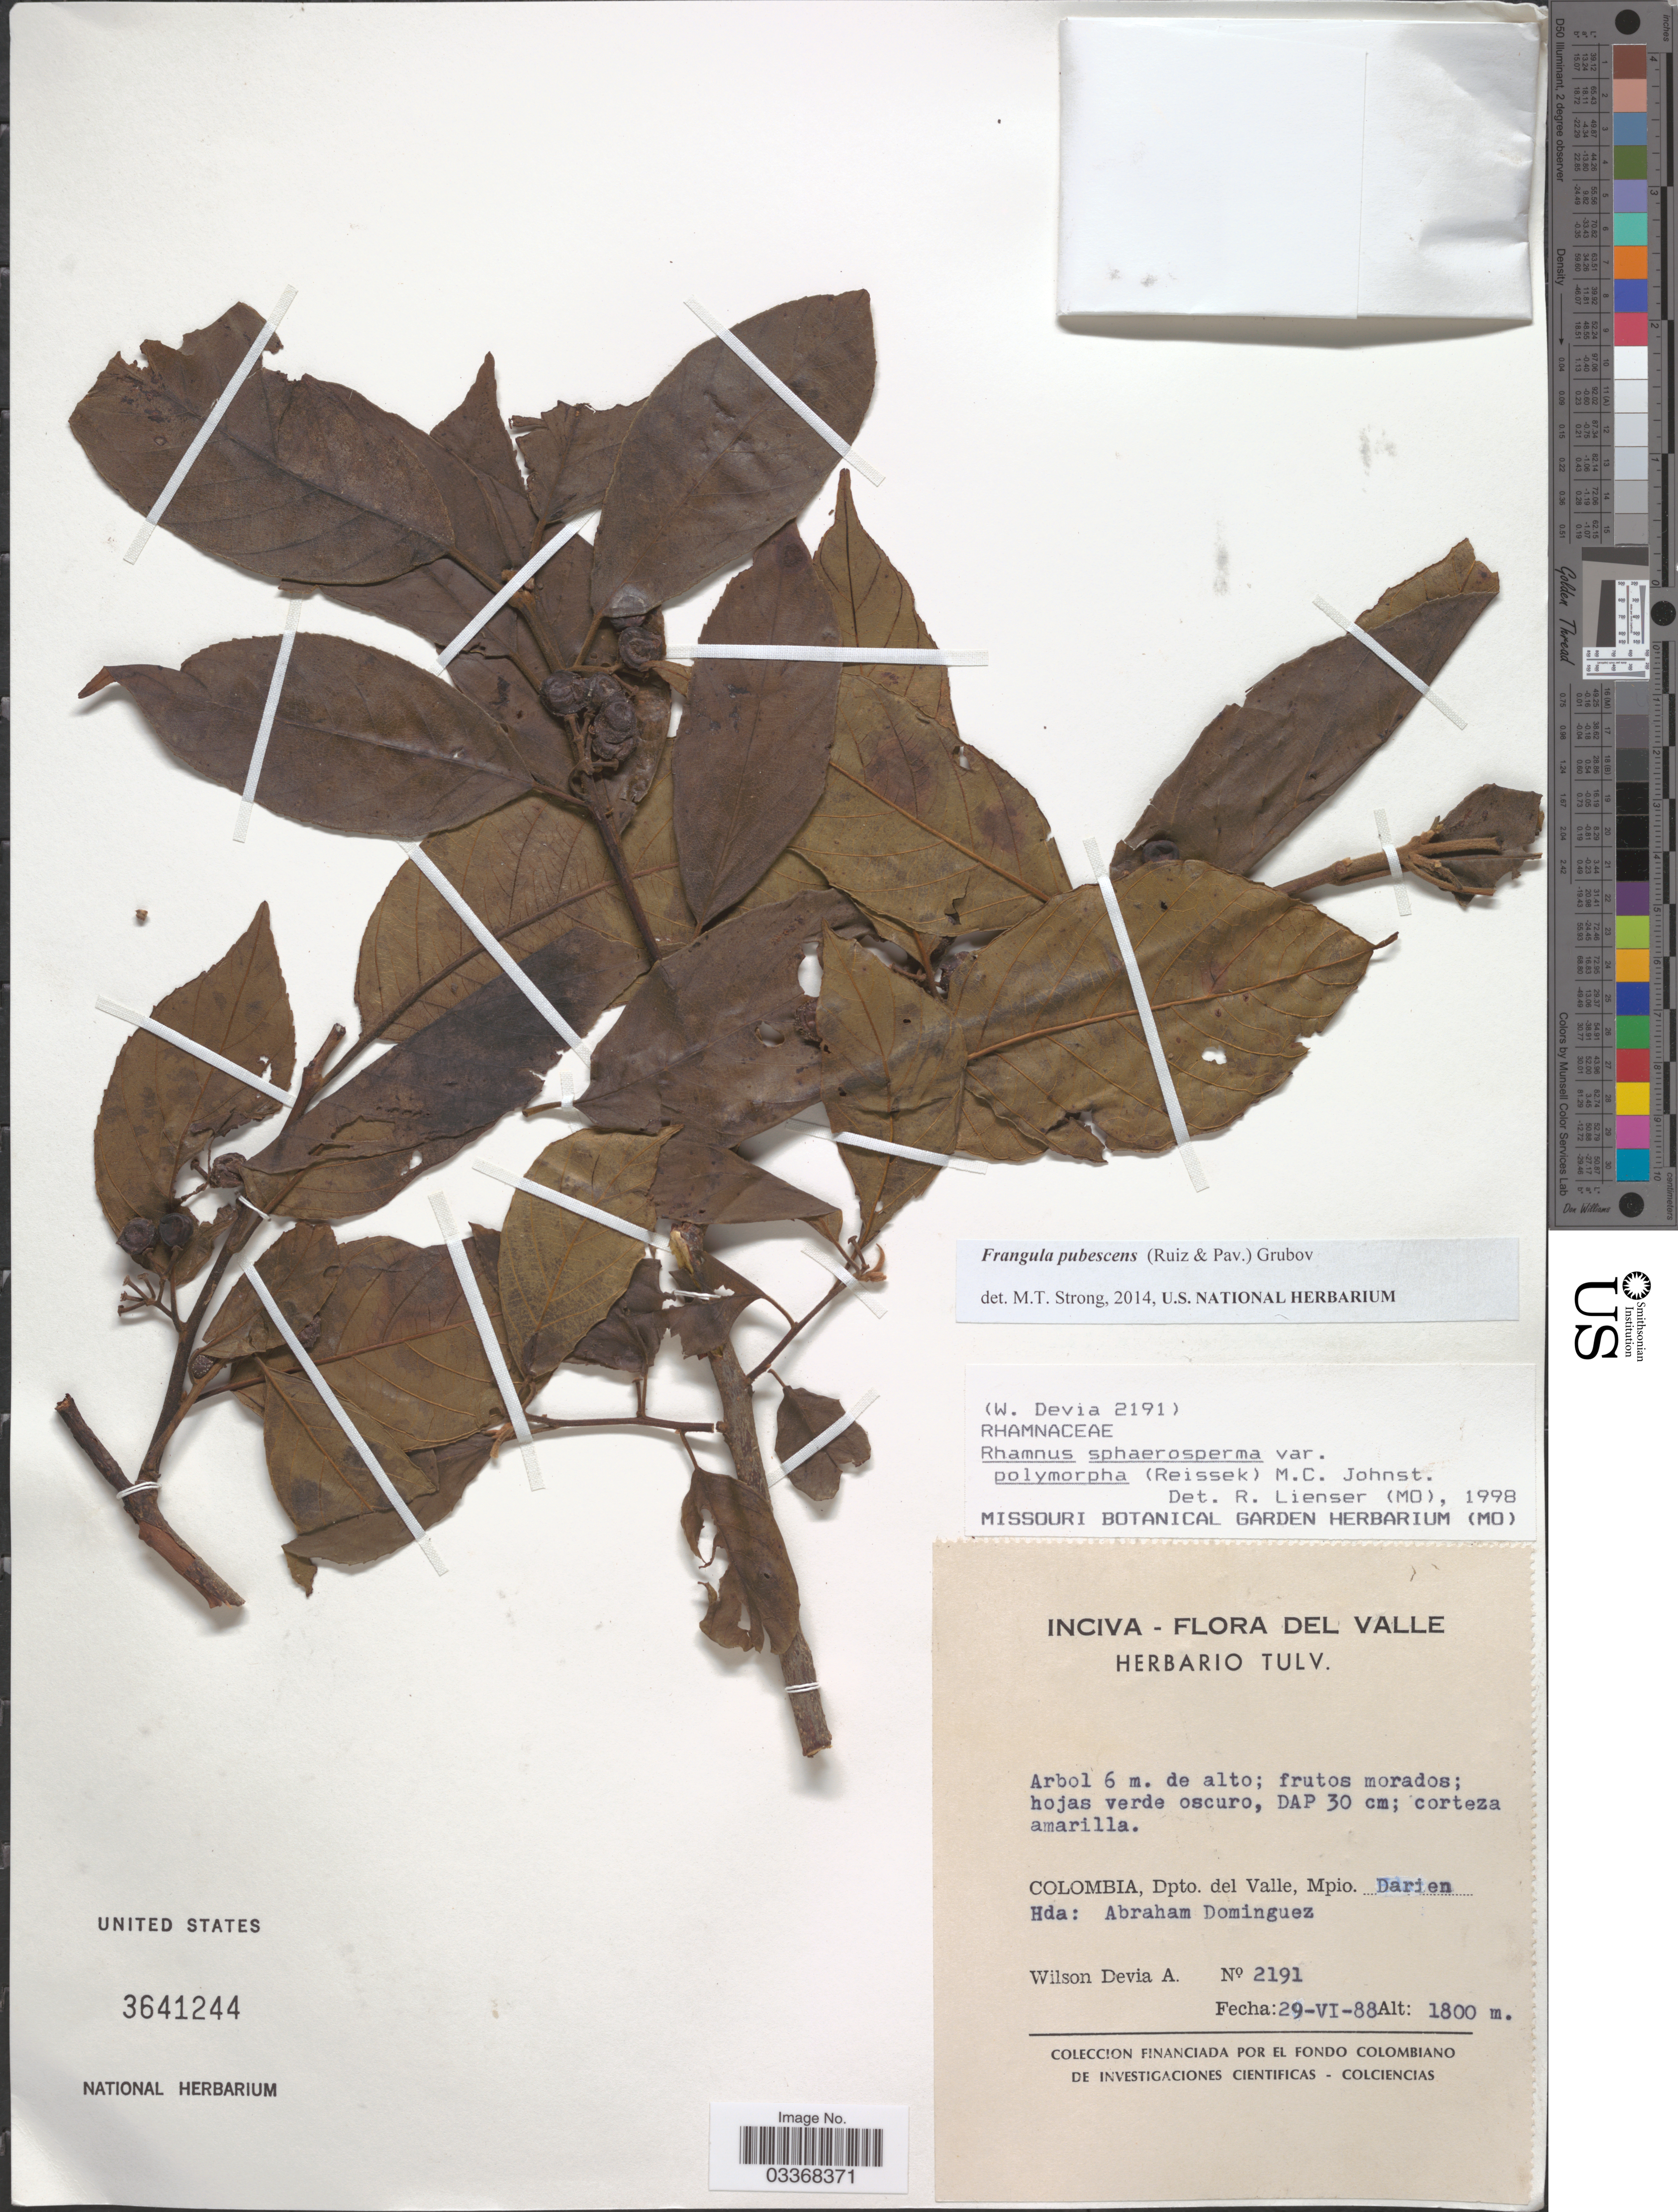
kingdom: Plantae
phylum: Tracheophyta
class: Magnoliopsida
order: Rosales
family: Rhamnaceae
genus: Frangula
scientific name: Frangula pubescens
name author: (Ruiz & Pav.) Grubov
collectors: W. Devia A.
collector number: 2191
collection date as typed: Transcribed d/m/y: 29/6/88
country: Colombia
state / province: Valle del Cauca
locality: Dpto. del Valle, Mpio. Darien. Hda: Abraham Dominguez.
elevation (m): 1800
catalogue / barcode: US 3641244